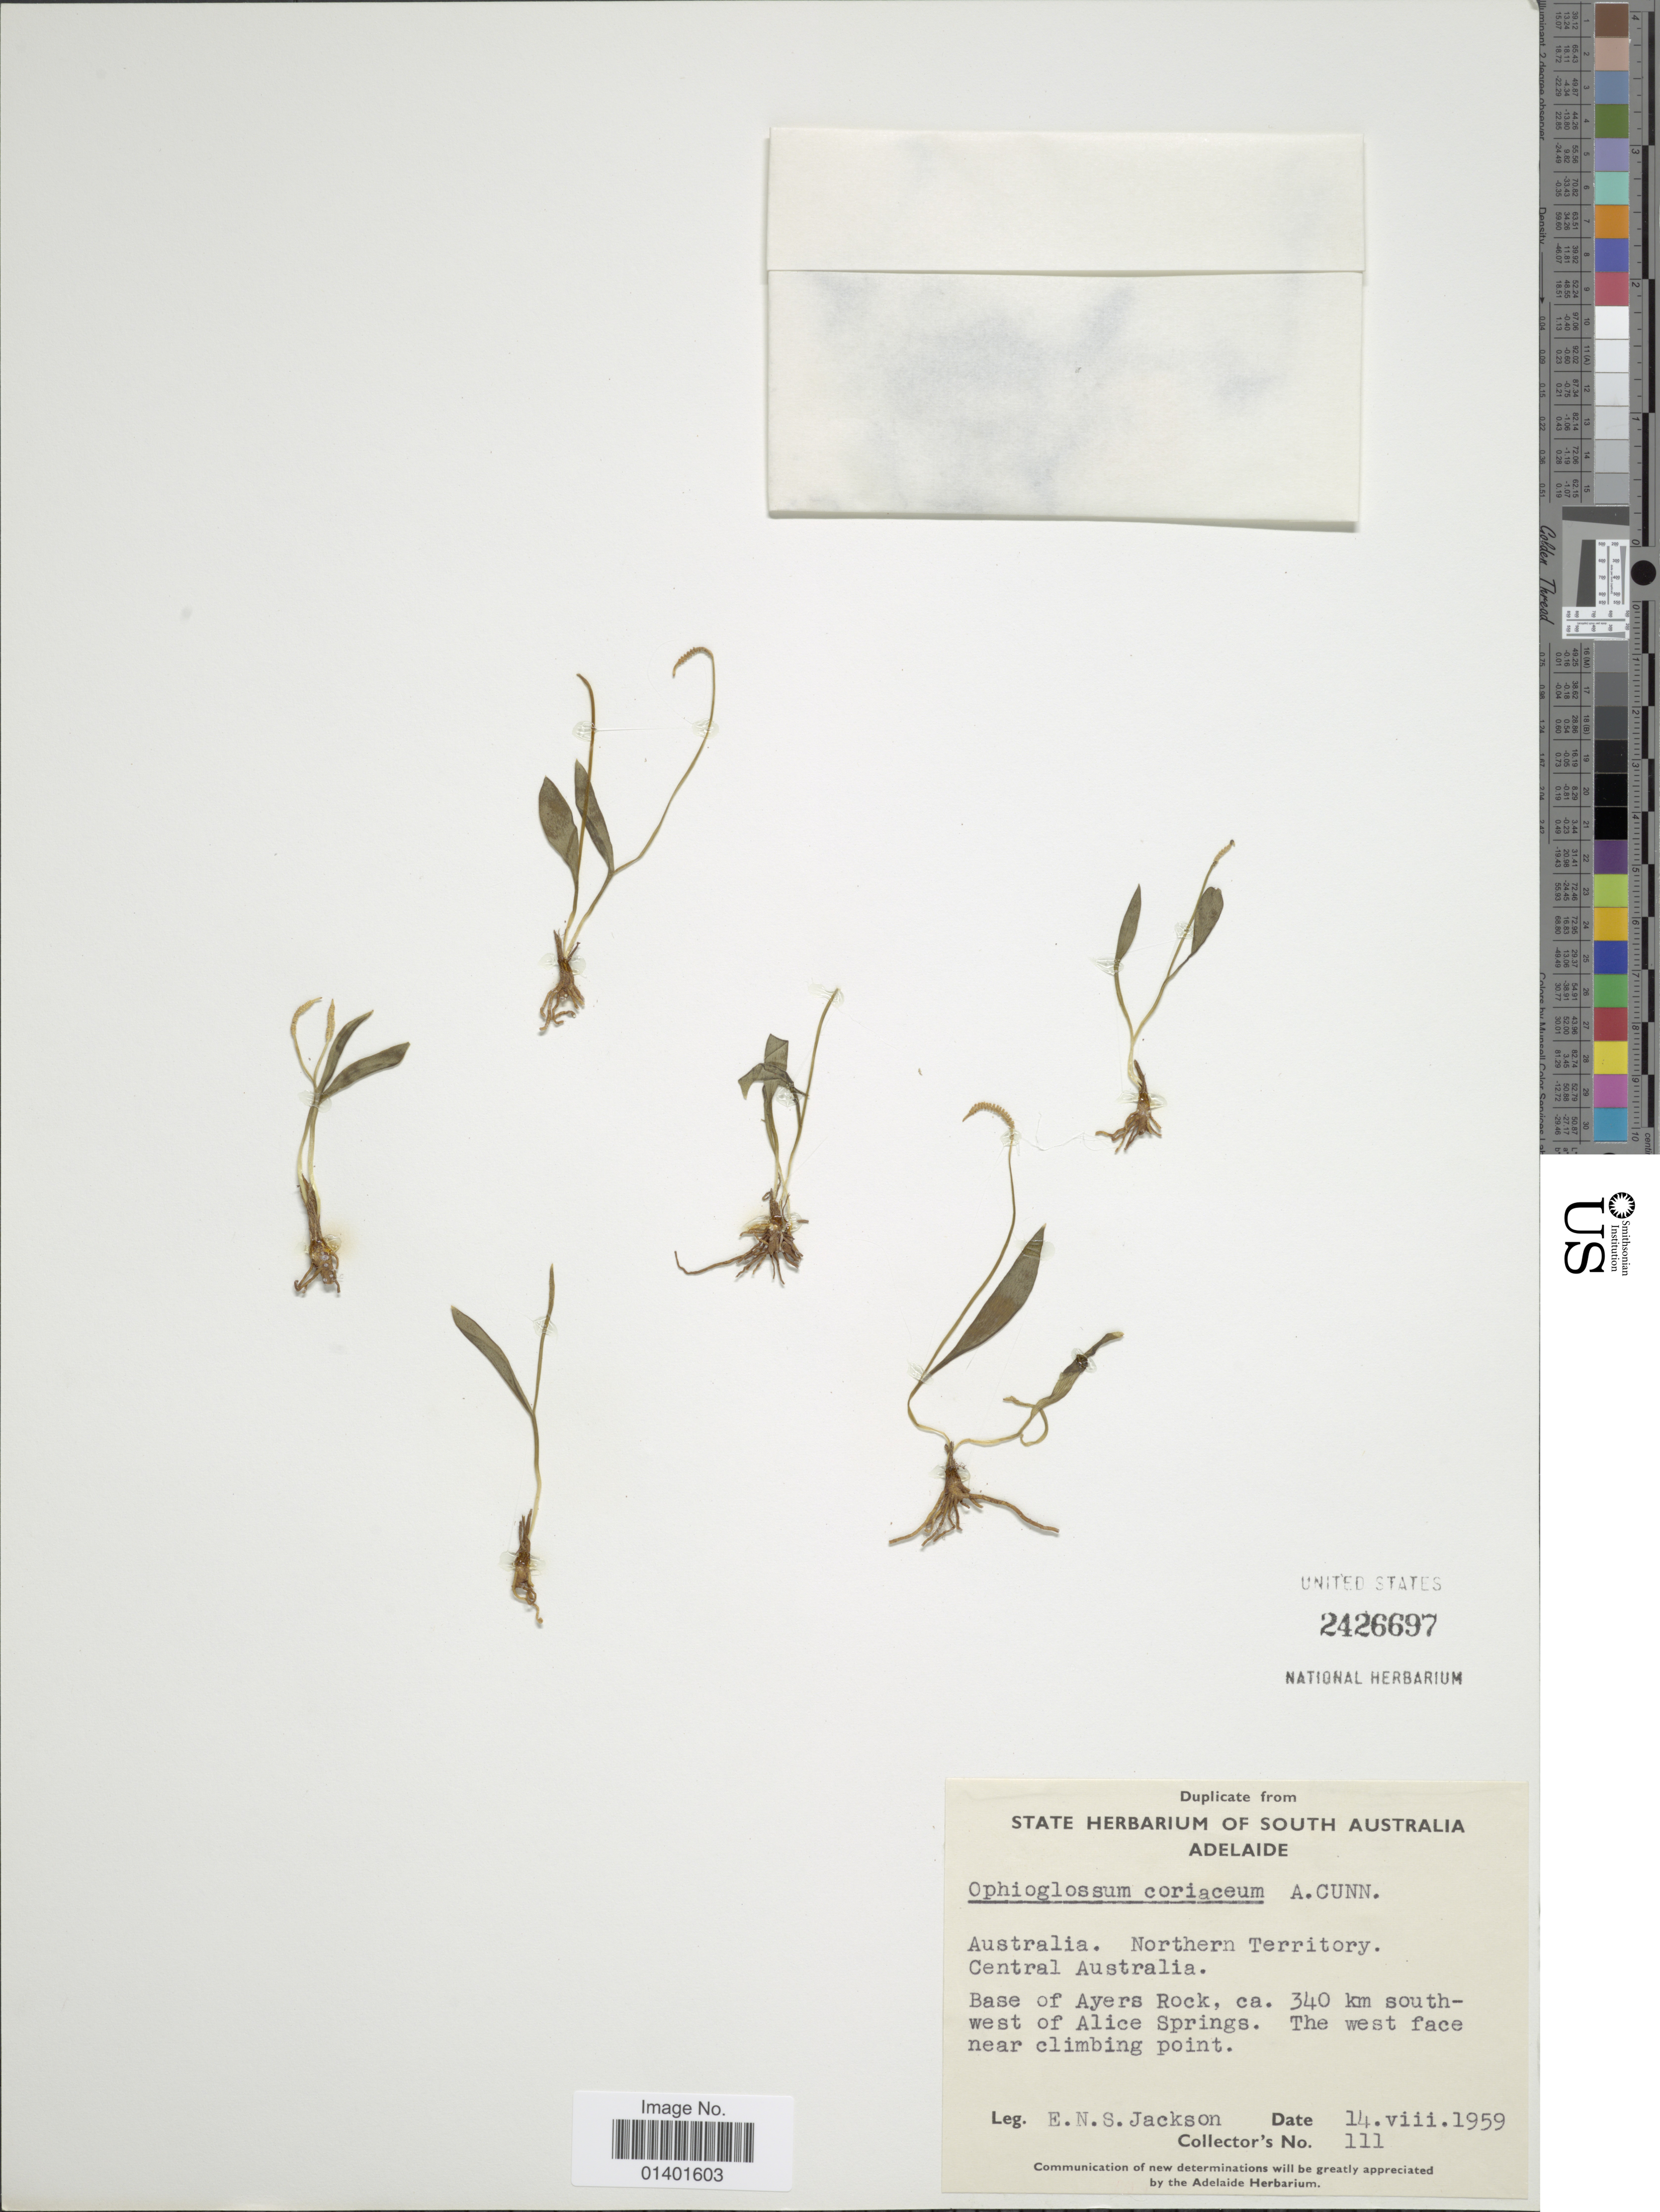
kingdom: Plantae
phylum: Tracheophyta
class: Polypodiopsida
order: Ophioglossales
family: Ophioglossaceae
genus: Ophioglossum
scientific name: Ophioglossum coriaceum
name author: A. Cunn.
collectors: E. Jackson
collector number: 111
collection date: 1959-08-14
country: Australia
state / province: Northern Territory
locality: Central Australia, Base of Ayers Rock, ca. 340 km south-west of Alice Springs, the west face near climbing point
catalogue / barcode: US 2426697